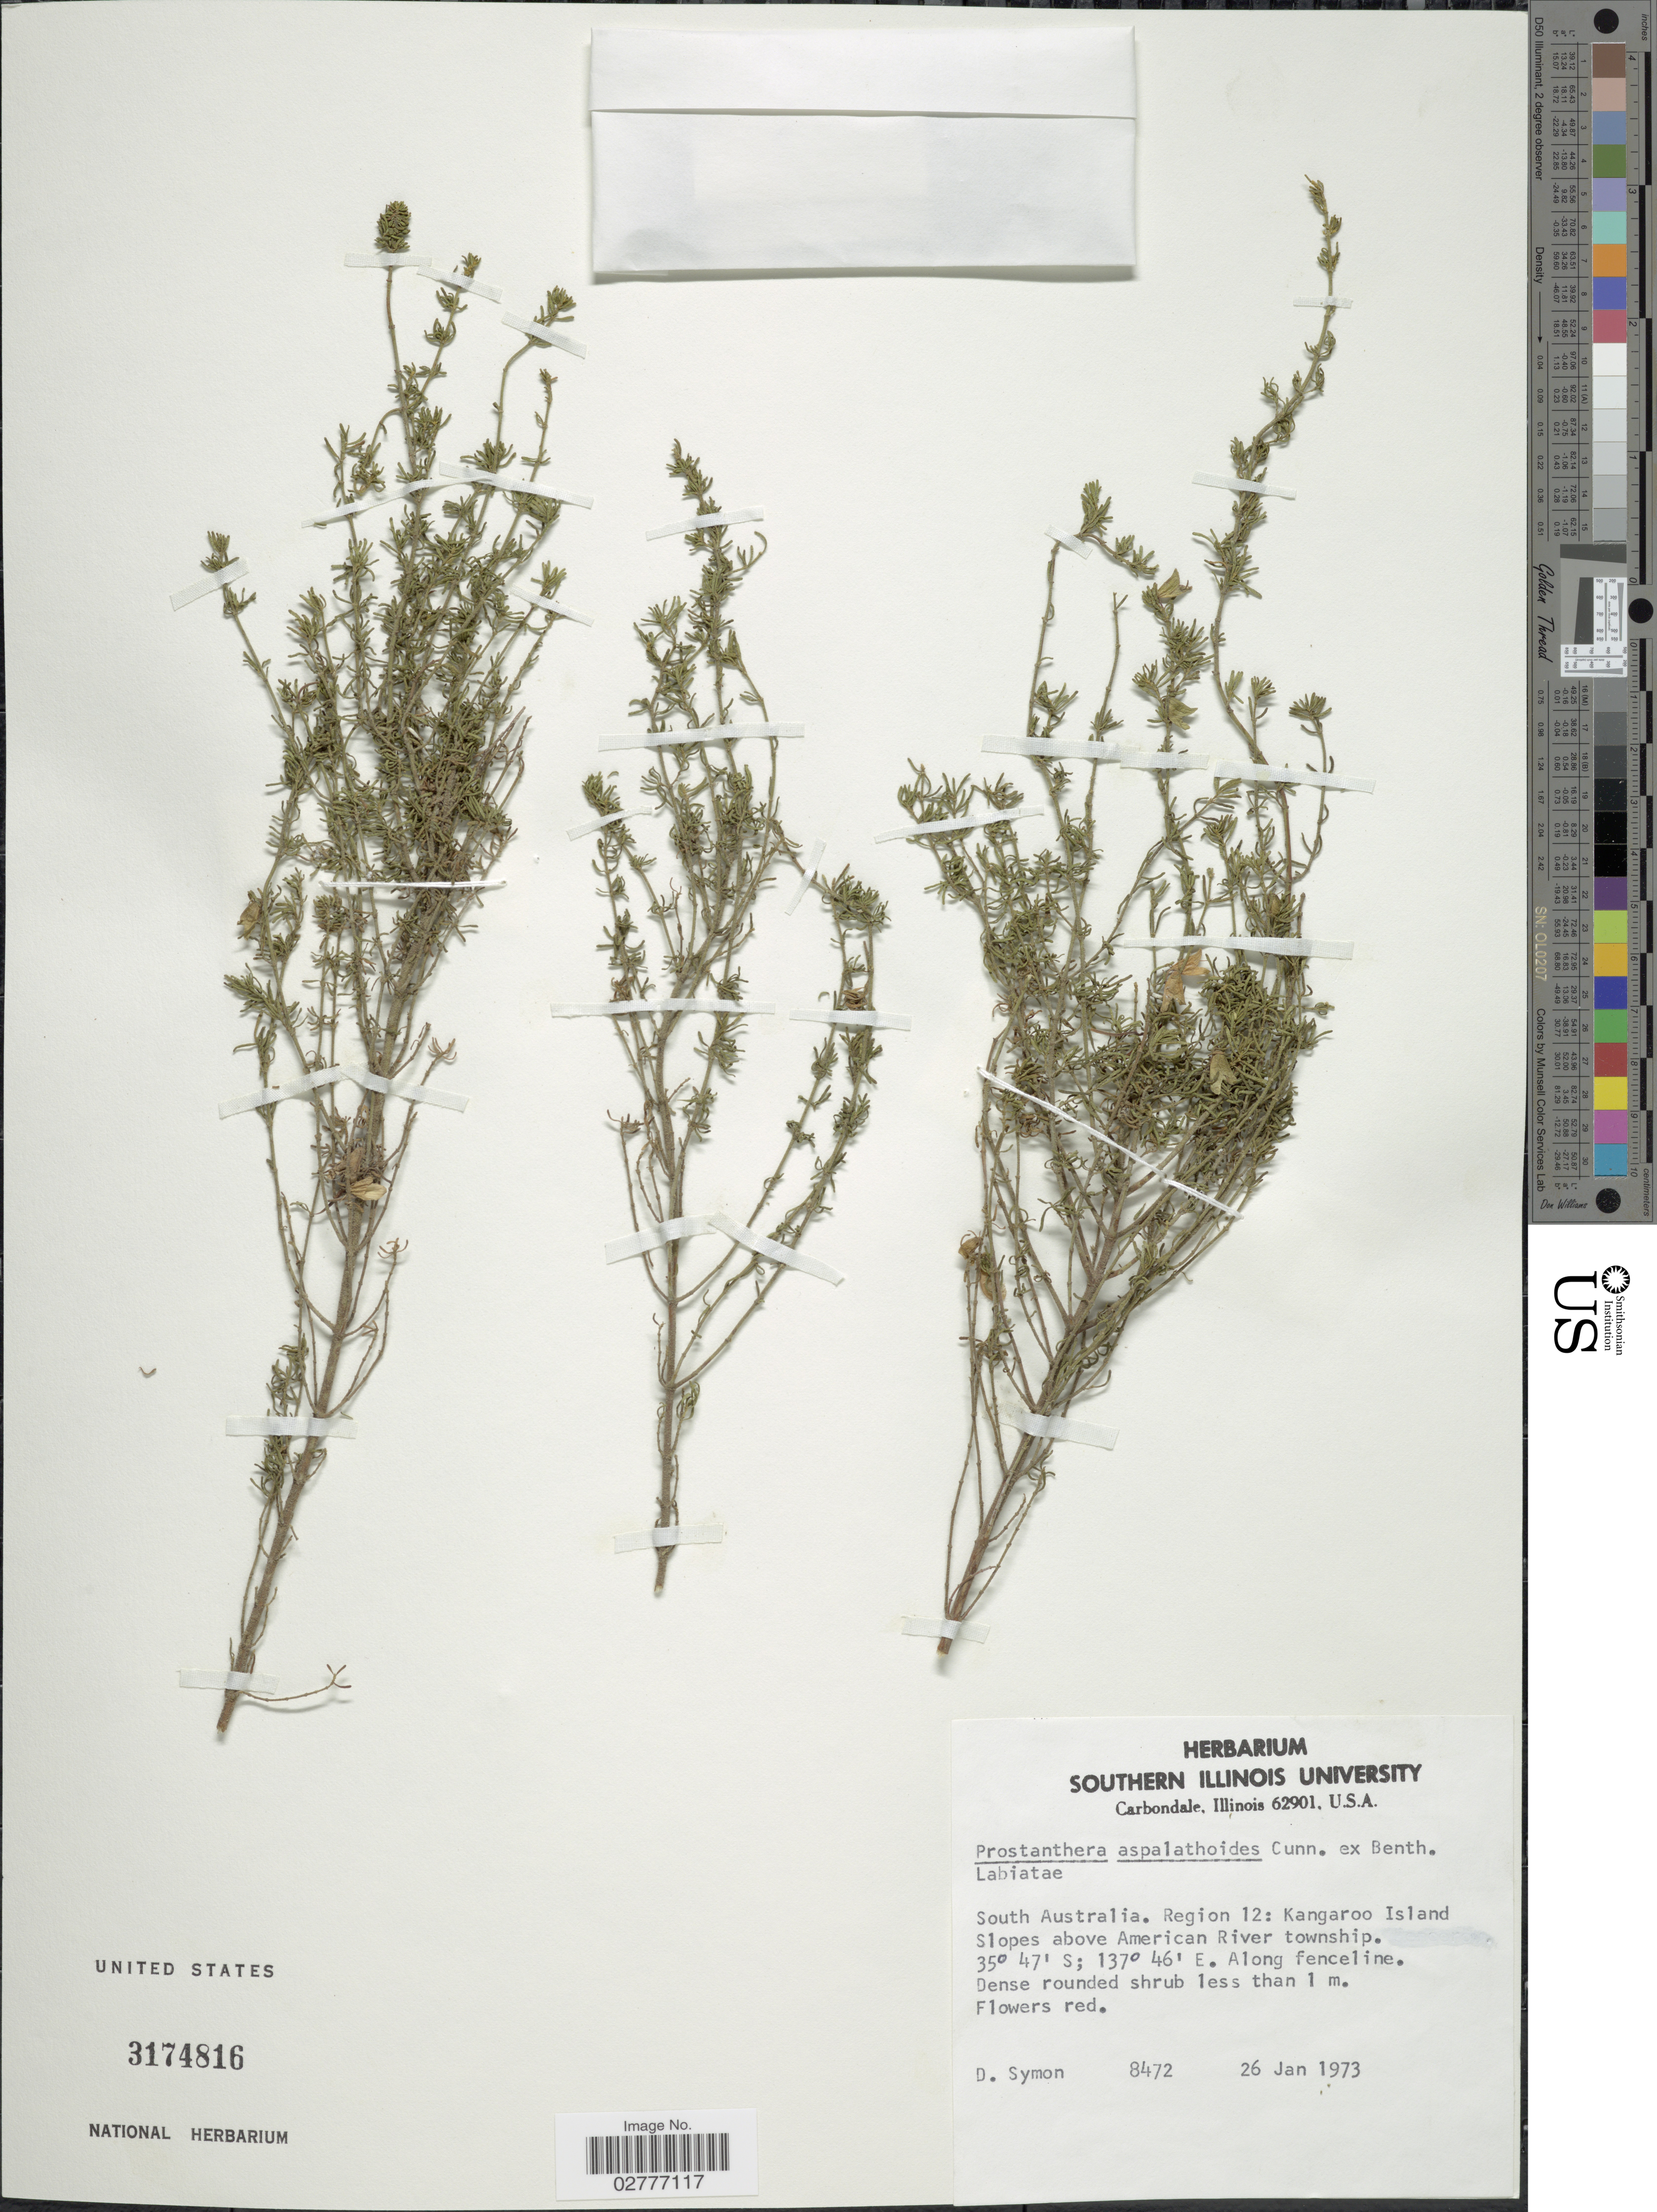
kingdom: Plantae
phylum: Tracheophyta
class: Magnoliopsida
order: Lamiales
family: Lamiaceae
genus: Prostanthera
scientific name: Prostanthera aspalathoides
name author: A. Cunn. ex Benth.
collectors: D. Symon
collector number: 8472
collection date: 1973-01-26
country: Australia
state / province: South Australia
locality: Region 12: Kangaroo Island. Slopes above American River township.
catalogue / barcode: US 3174816